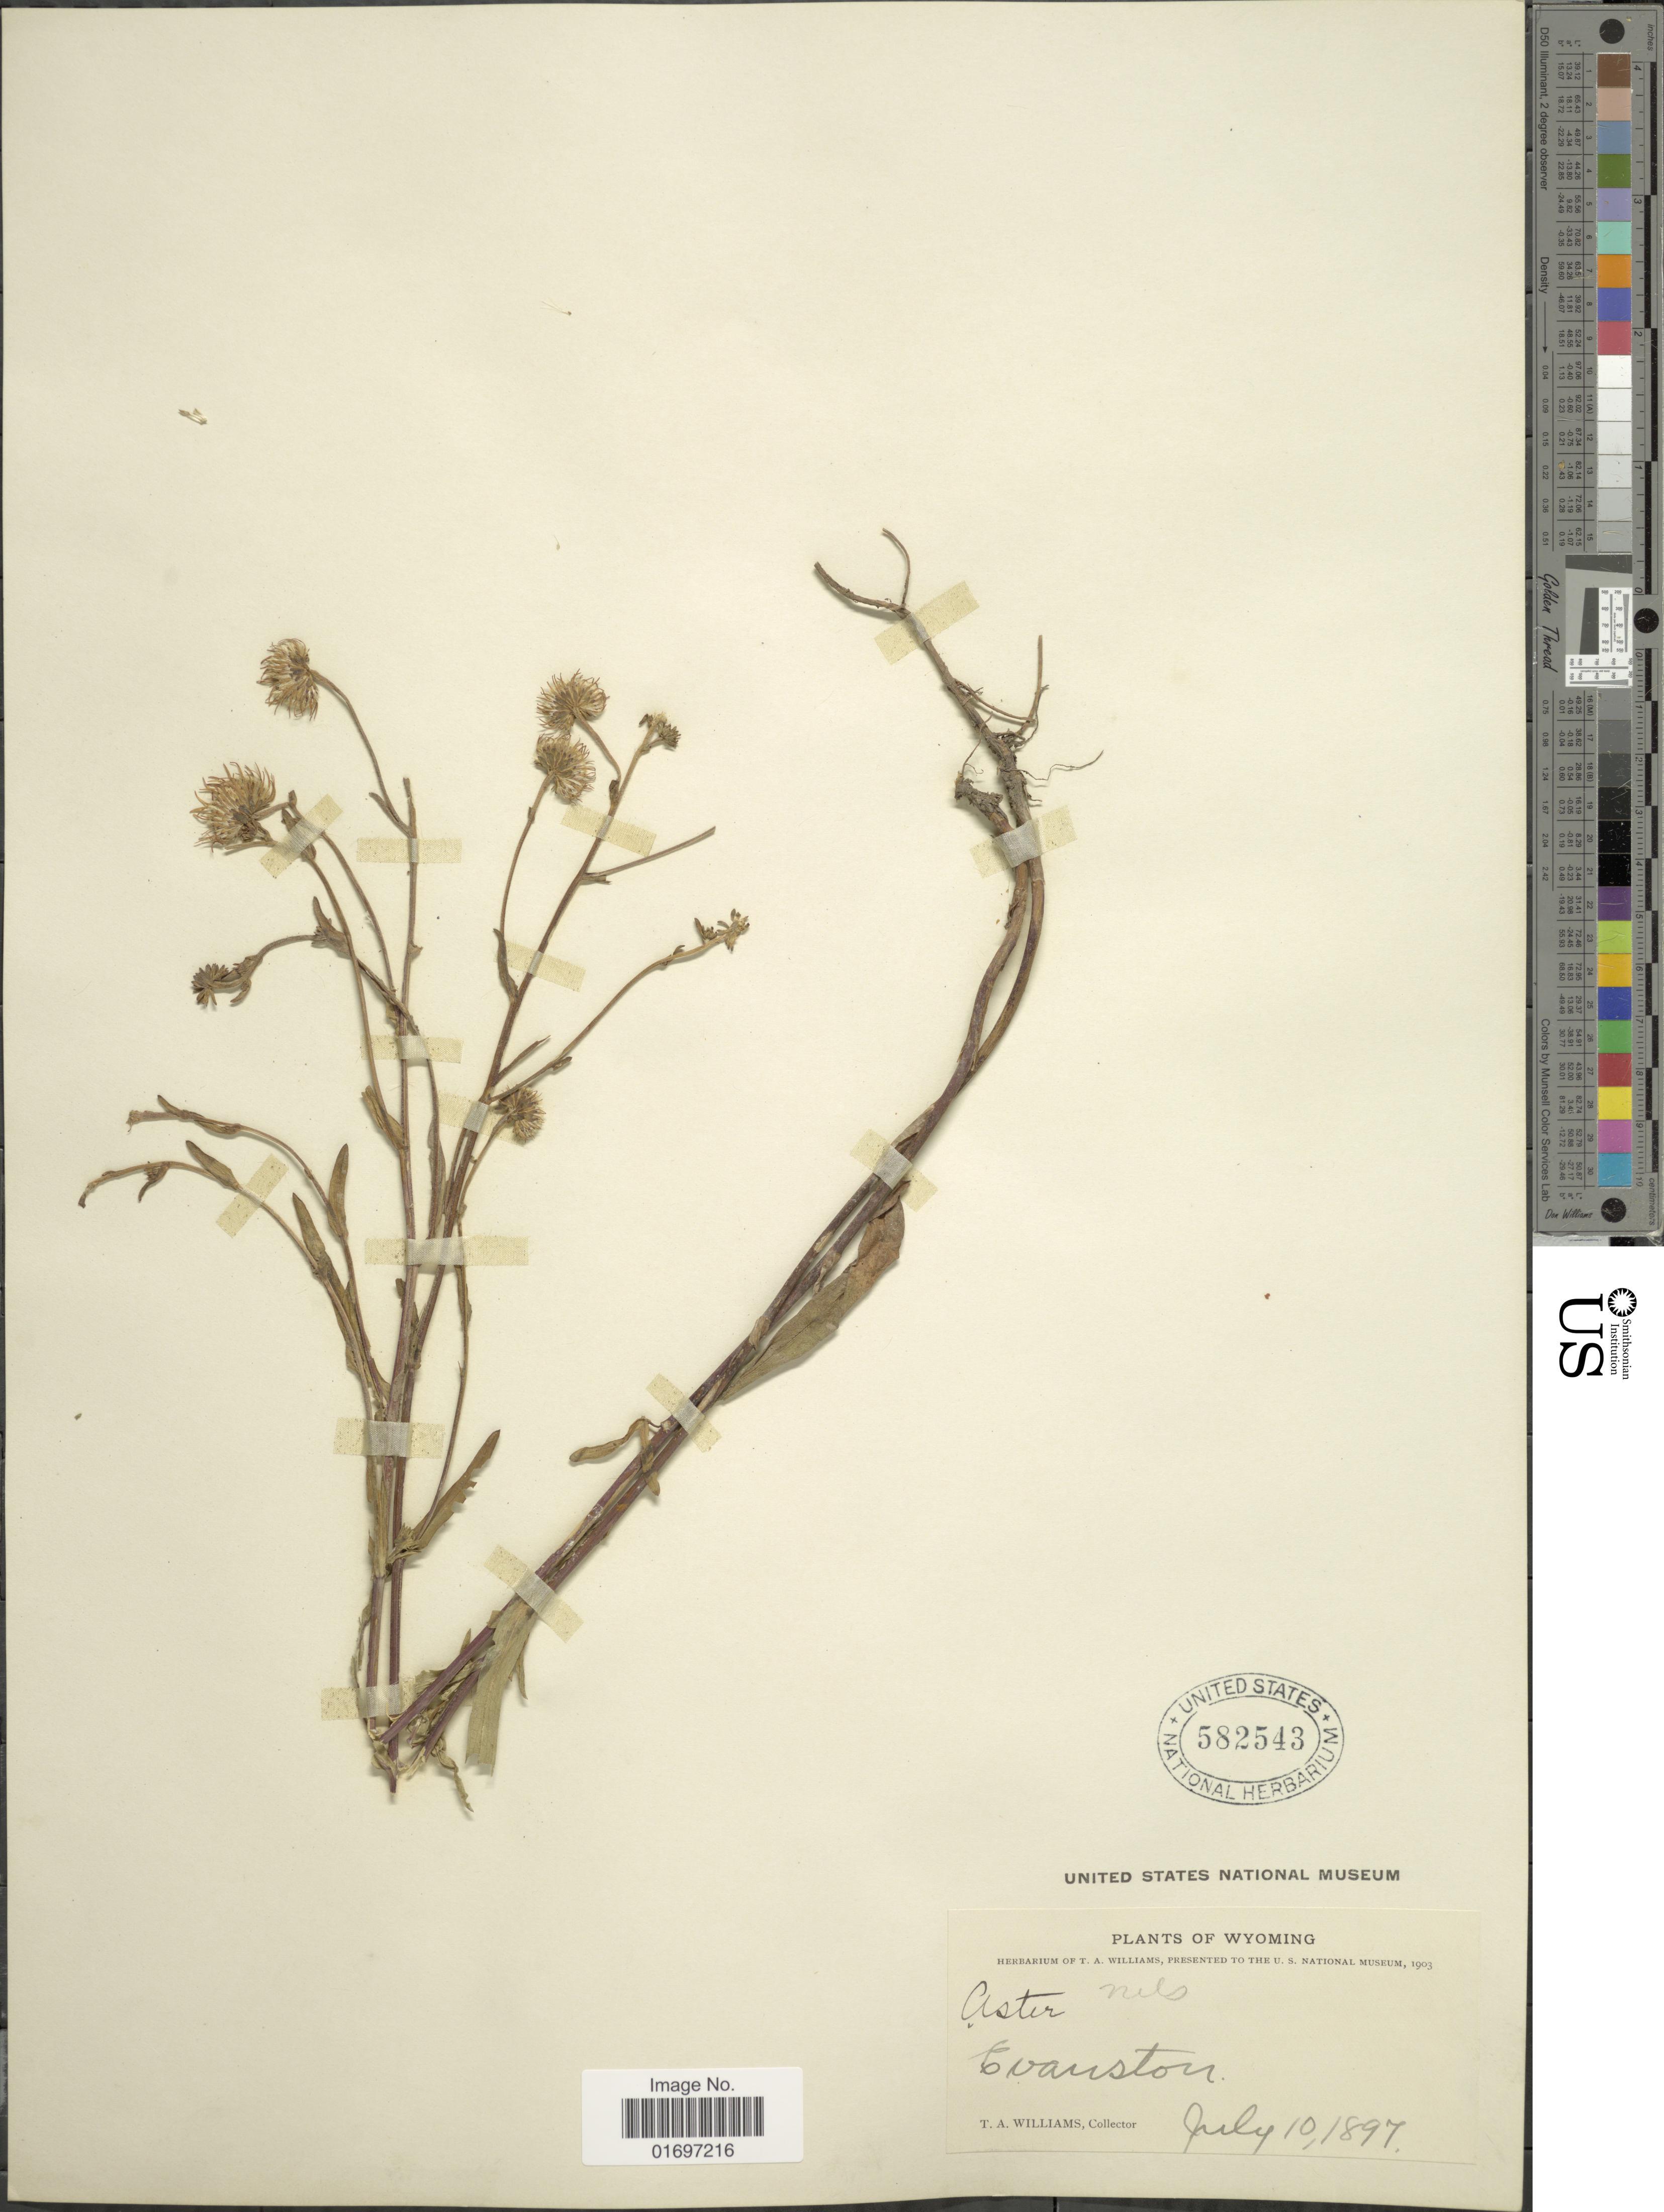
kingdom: Plantae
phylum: Tracheophyta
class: Magnoliopsida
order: Asterales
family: Asteraceae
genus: Symphyotrichum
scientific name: Symphyotrichum ascendens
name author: (Lindl.) G.L. Nesom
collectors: T. A. Williams (herbarium)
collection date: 1897-07-10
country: United States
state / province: Wyoming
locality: Wyoming. Evanston.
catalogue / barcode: US 582543